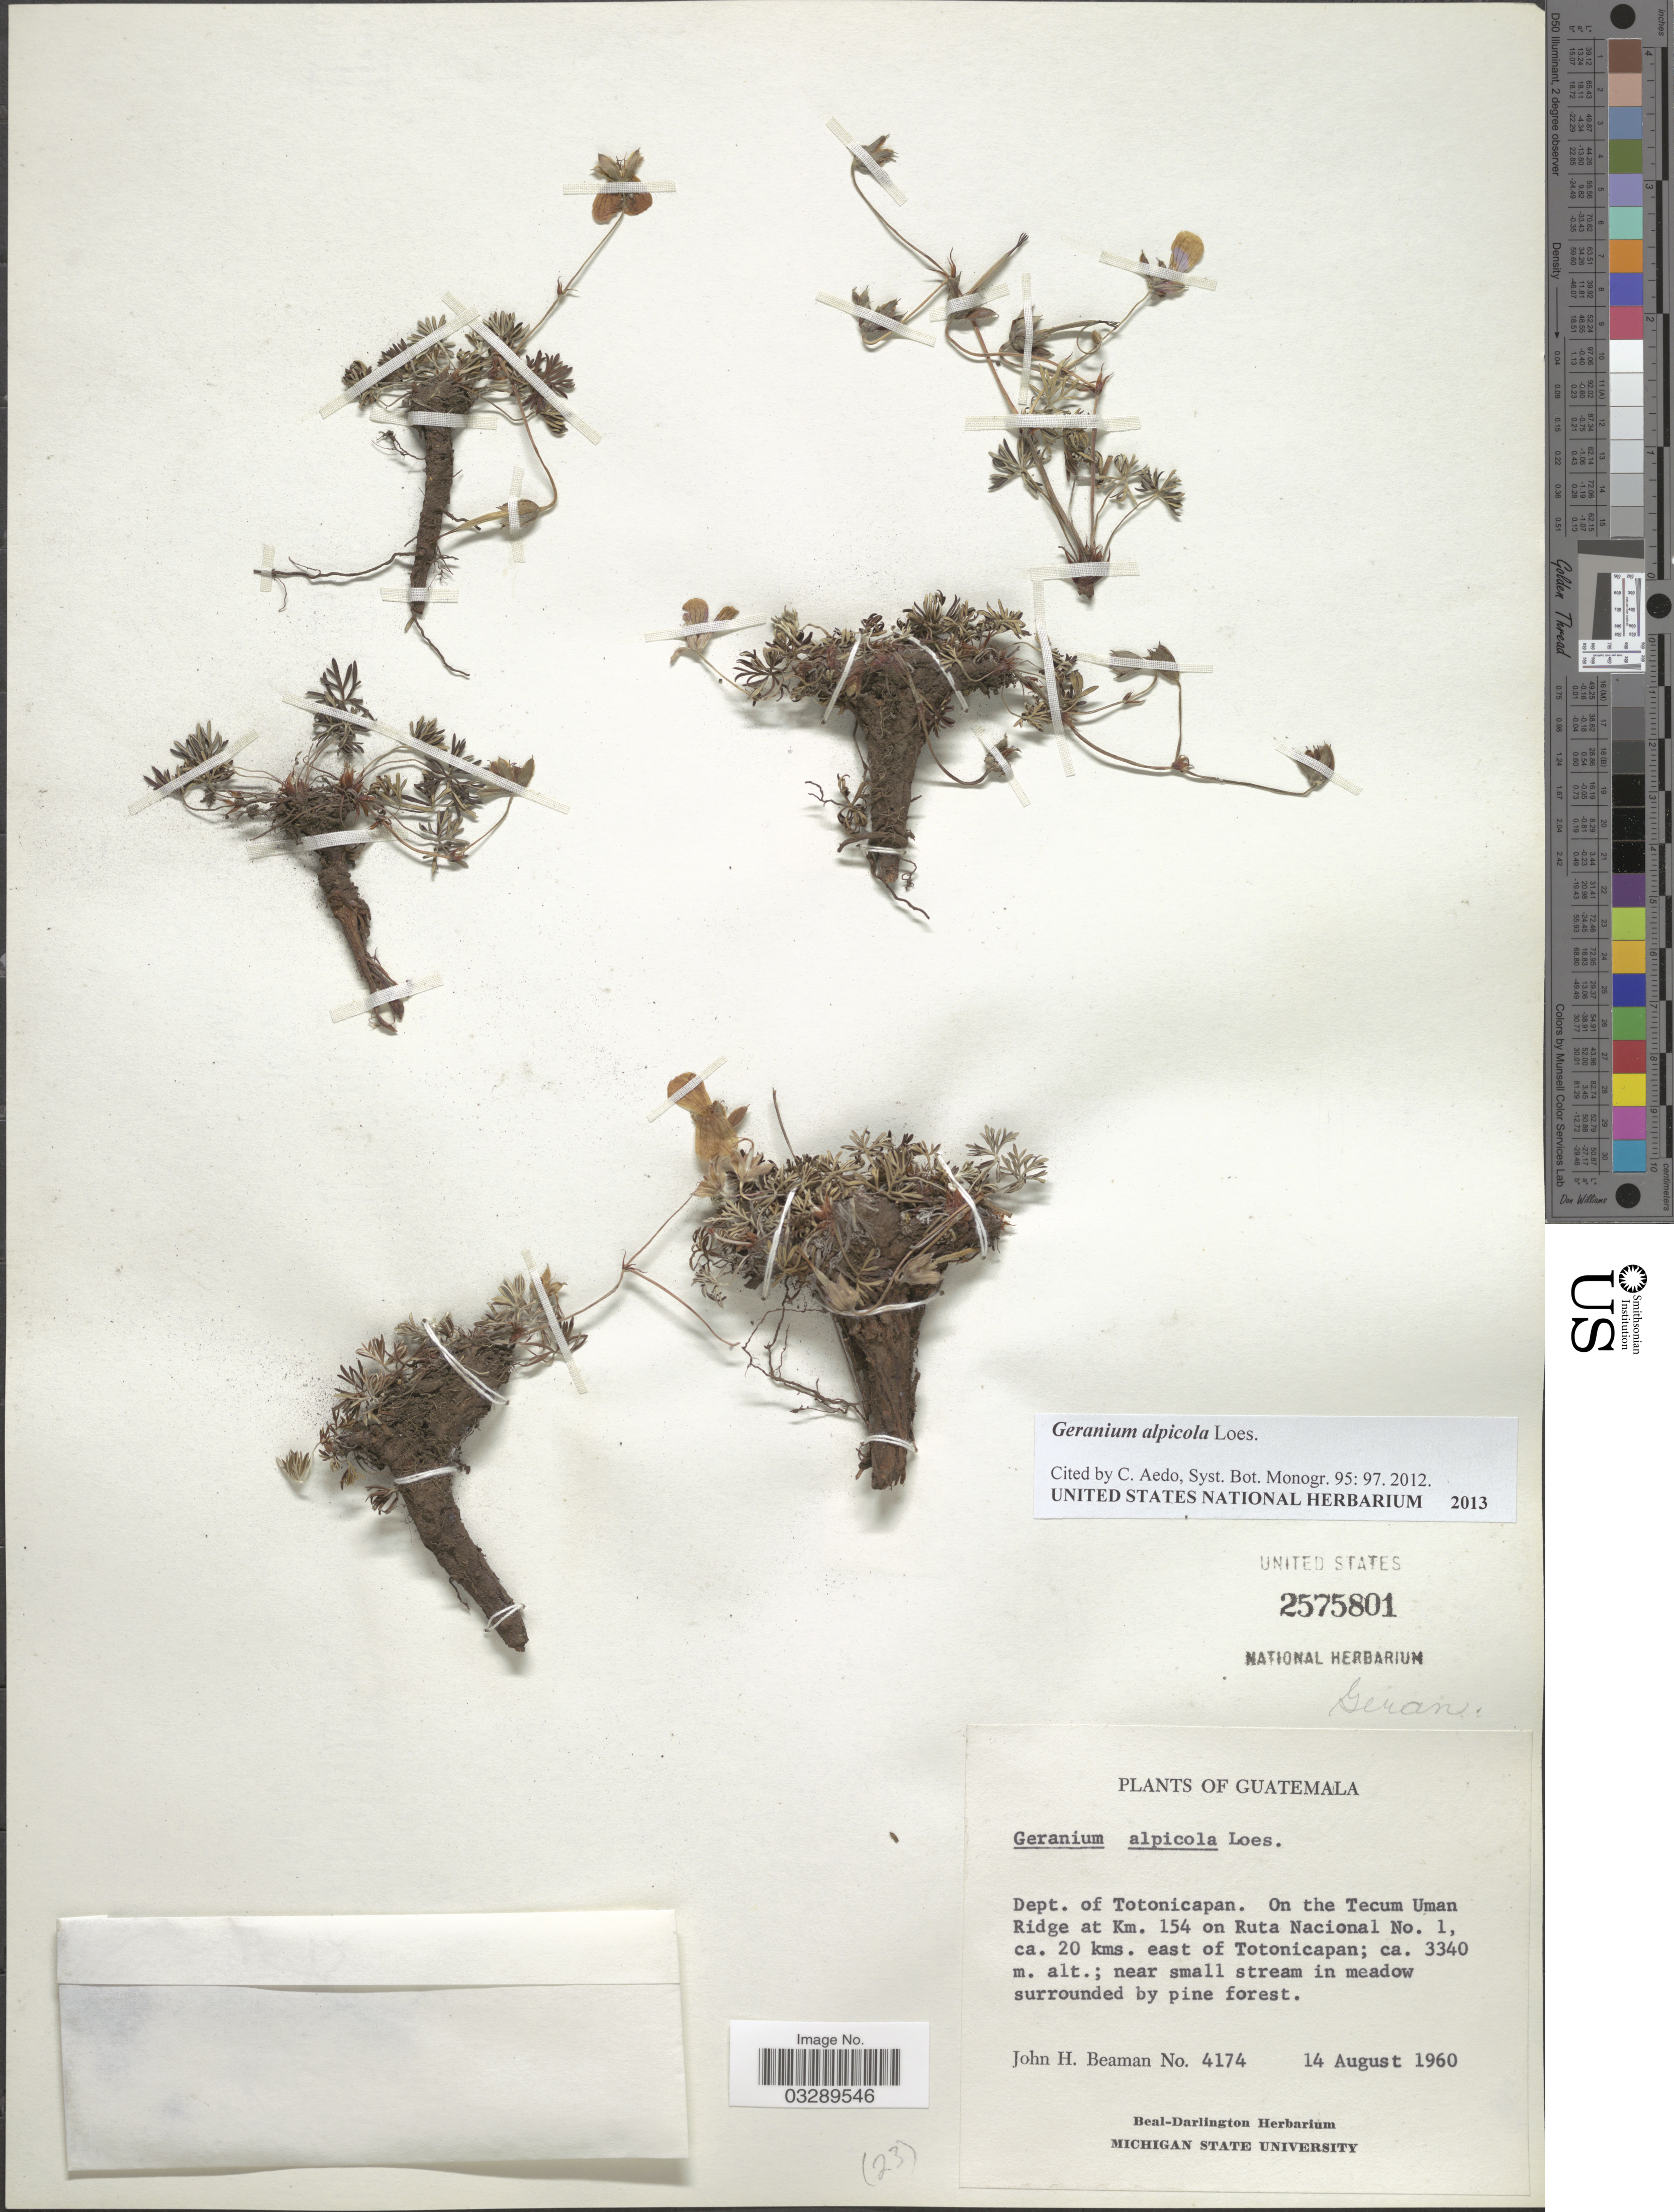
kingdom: Plantae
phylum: Tracheophyta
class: Magnoliopsida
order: Geraniales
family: Geraniaceae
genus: Geranium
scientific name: Geranium alpicola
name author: Loes.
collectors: J. H. Beaman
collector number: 4174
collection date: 1960-08-14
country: Guatemala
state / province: Totonicapan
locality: Dept. of Totonicapan. On the Tecum Uman Ridge at Km. 154 on Ruta Nacional No. 1 ca. 20 kms. east of Totonicapan.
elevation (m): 3340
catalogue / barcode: US 2575801